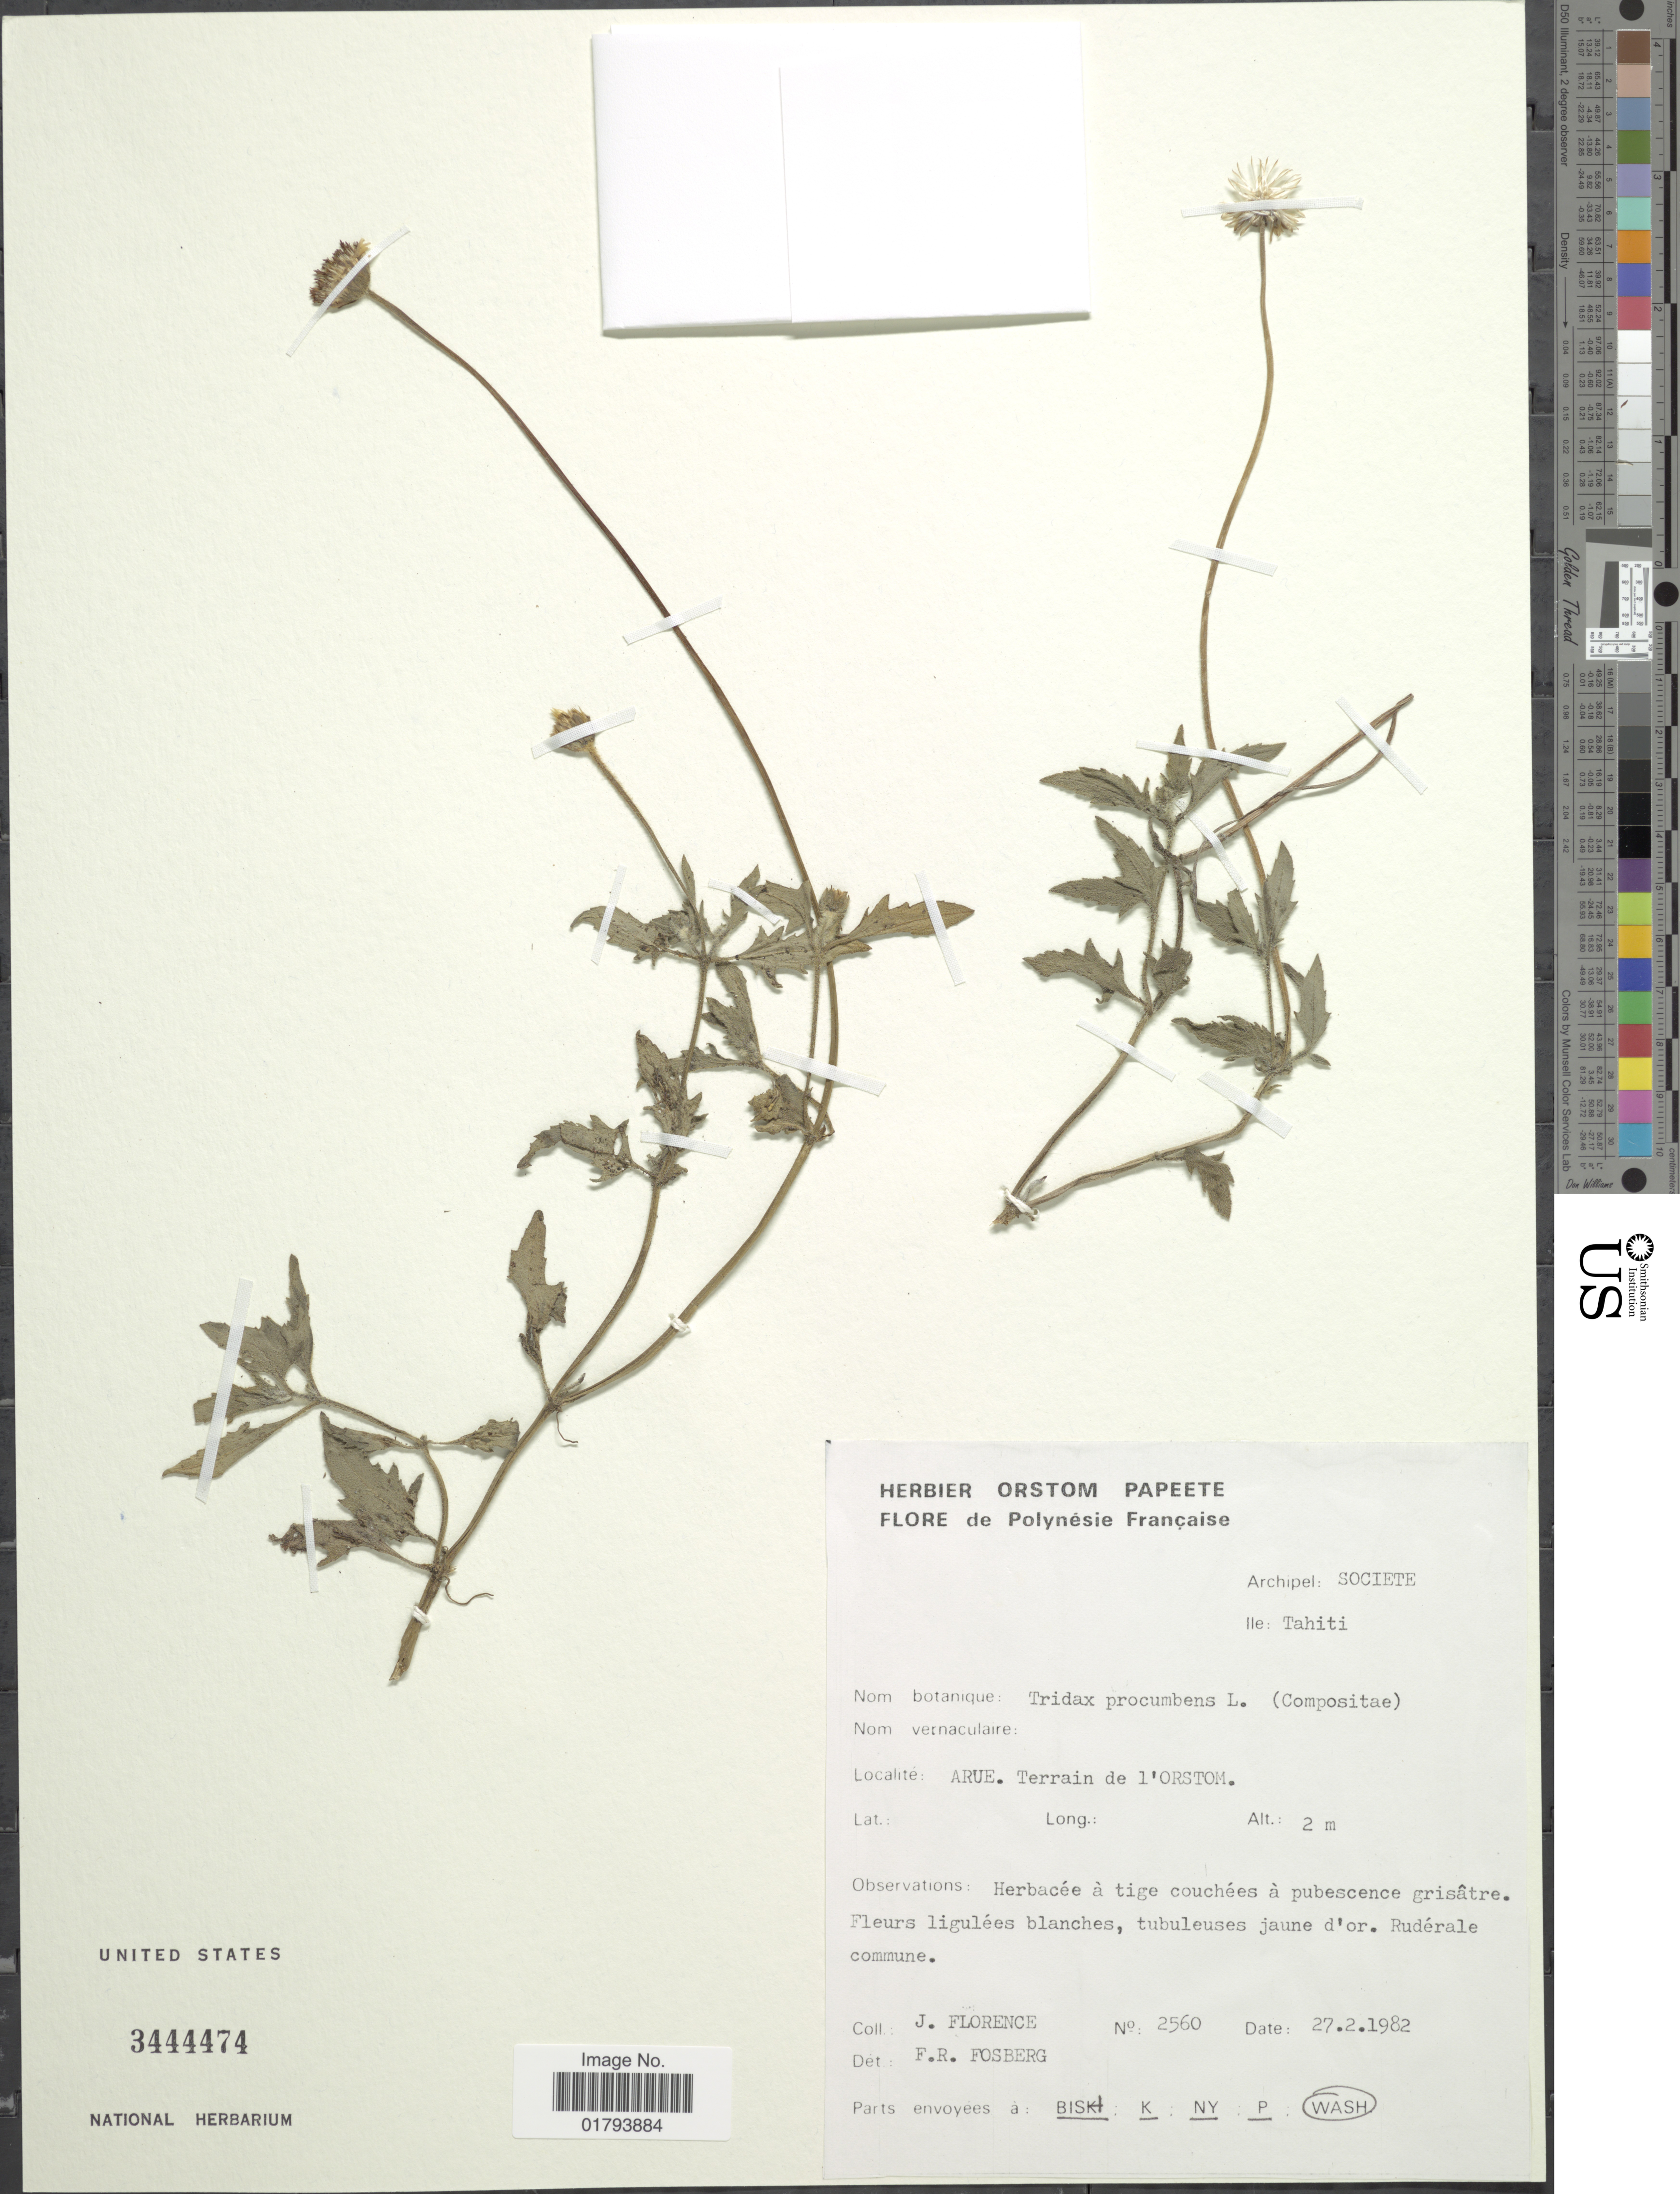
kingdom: Plantae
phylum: Tracheophyta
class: Magnoliopsida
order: Asterales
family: Asteraceae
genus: Tridax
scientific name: Tridax procumbens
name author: L.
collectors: J. Florence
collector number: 2560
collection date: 1982-02-27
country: French Polynesia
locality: Arue. Terrain de l' Orstom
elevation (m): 2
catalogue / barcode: US 3444474